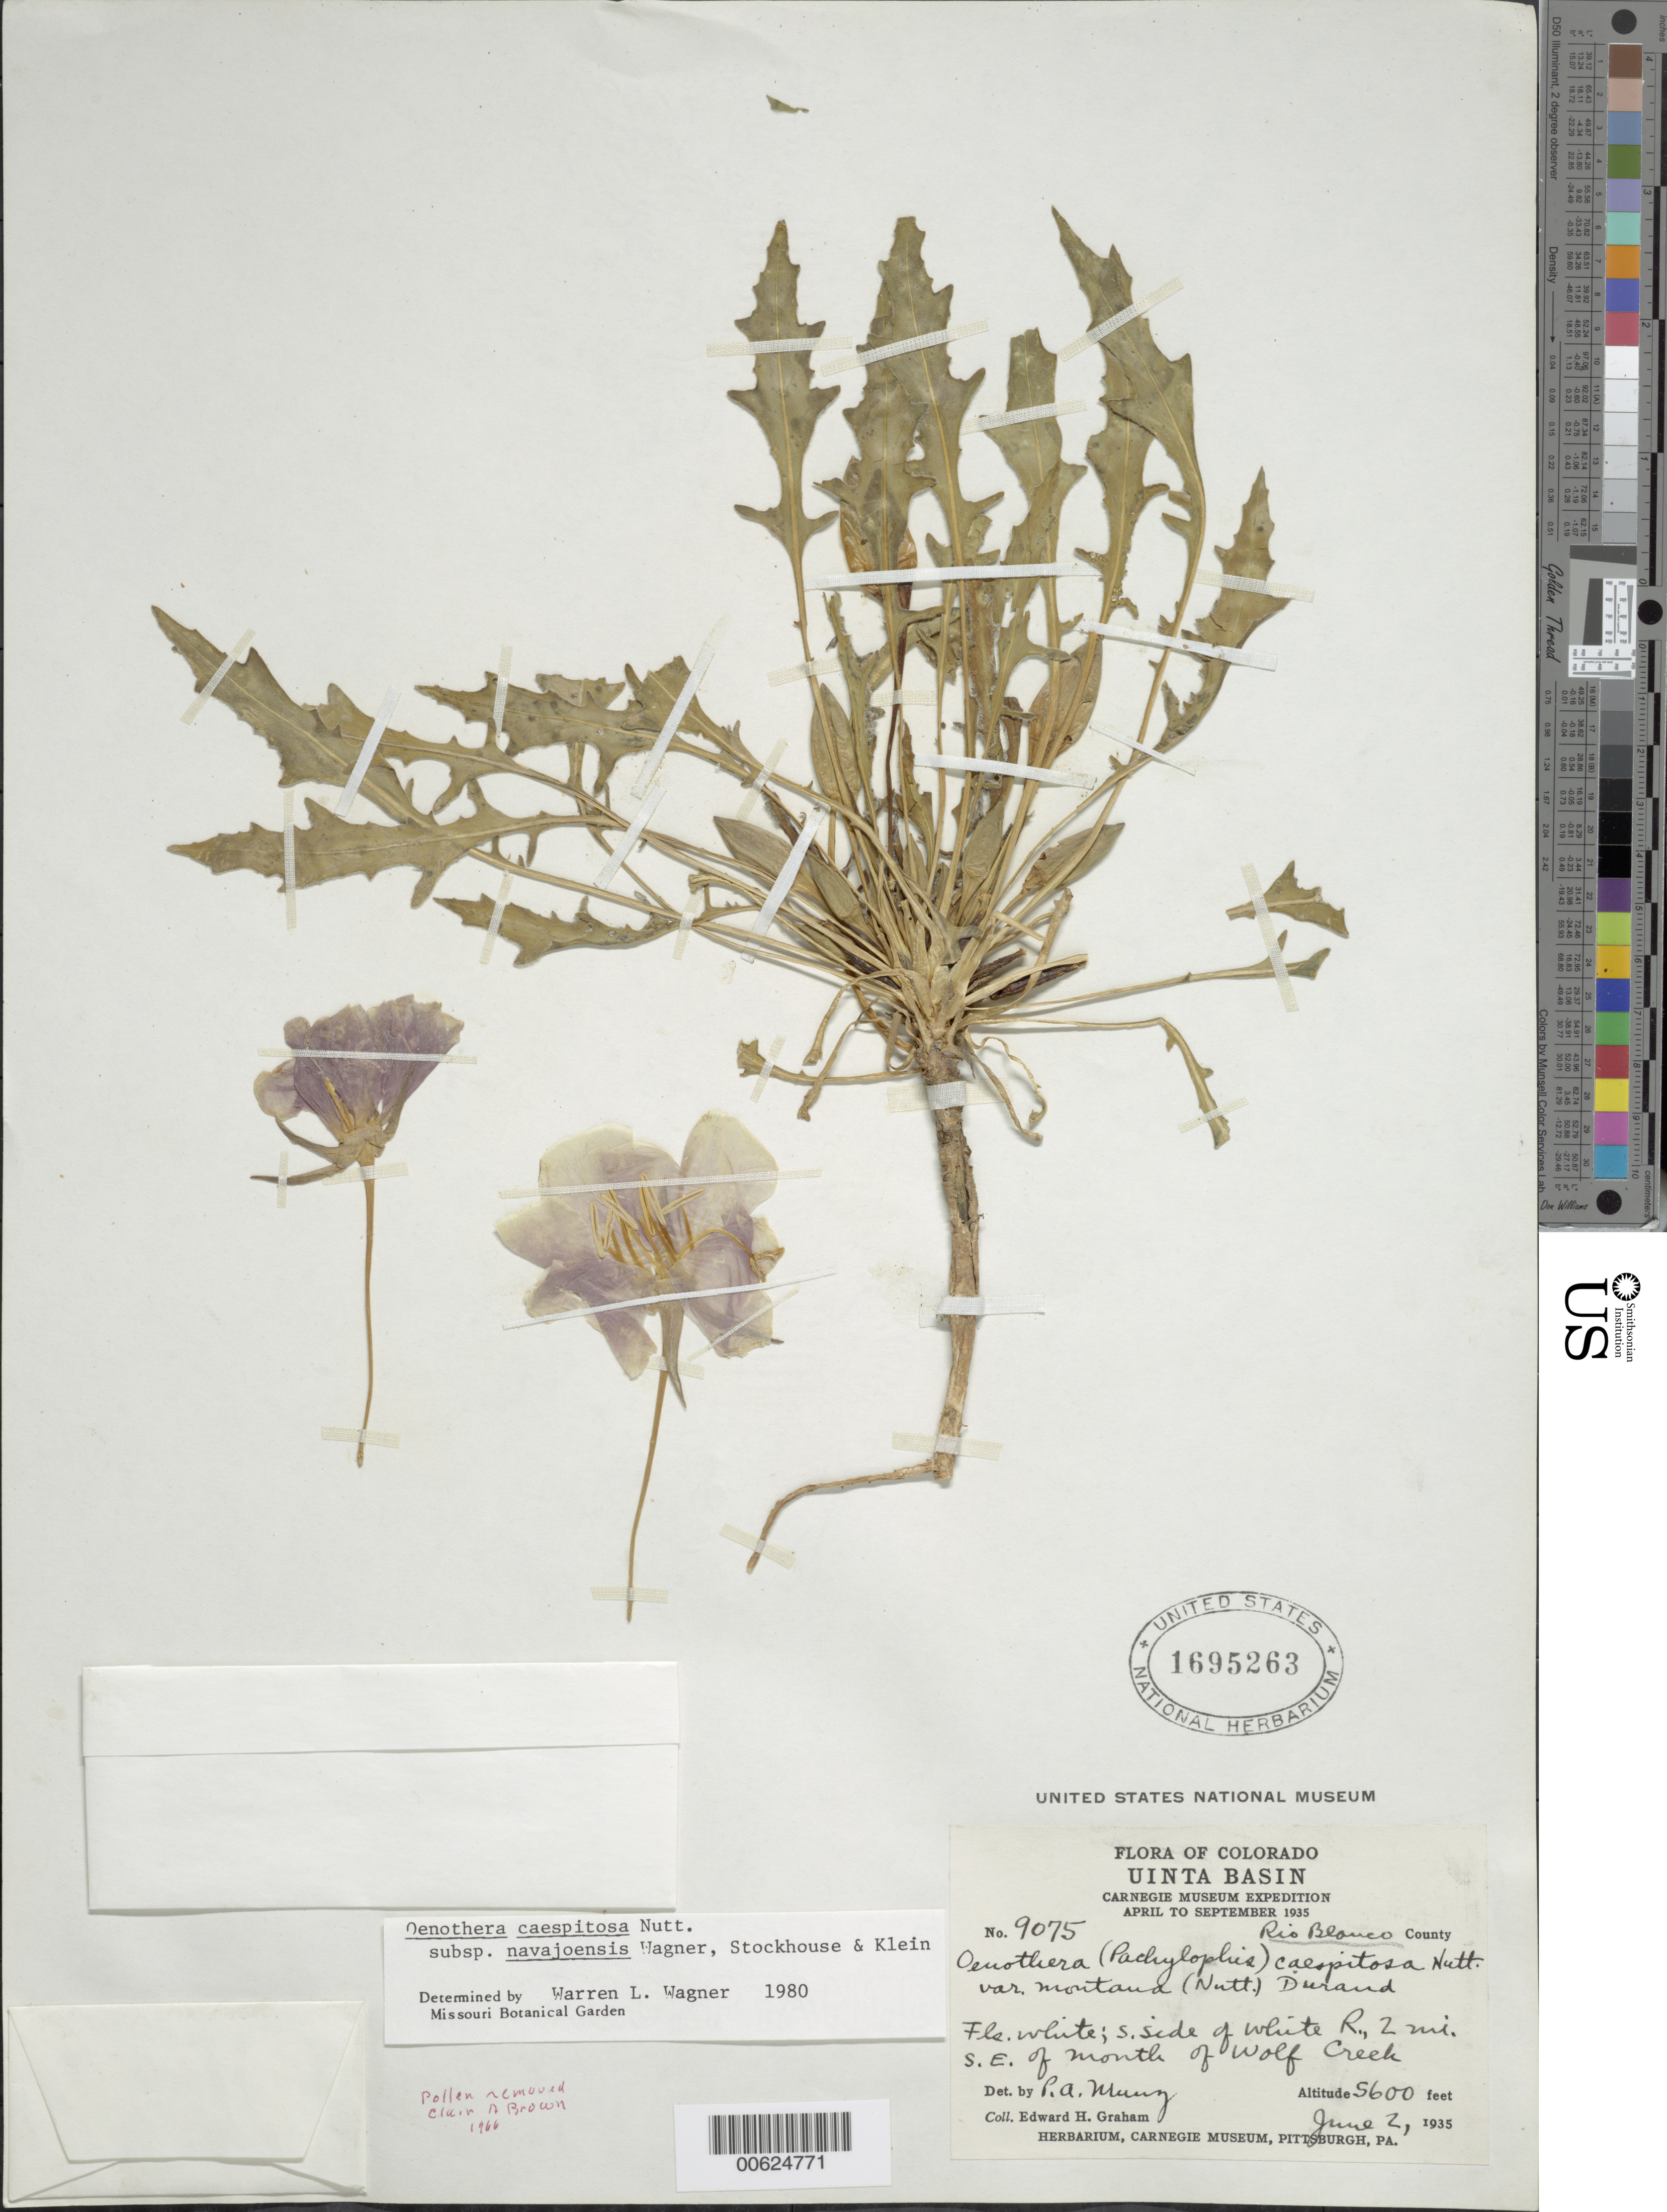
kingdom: Plantae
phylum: Tracheophyta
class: Magnoliopsida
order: Myrtales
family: Onagraceae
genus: Oenothera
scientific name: Oenothera cespitosa subsp. navajoensis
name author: W.L. Wagner et al.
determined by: Wagner, W. L., (BOT), Smithsonian Institution - National Museum of Natural History (UNITED STATES)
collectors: E. H. Graham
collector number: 9075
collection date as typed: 02 Jun 1935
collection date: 1935-06-02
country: United States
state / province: Colorado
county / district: Rio Blanco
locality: SE of mouth of Wolf Creek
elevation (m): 1707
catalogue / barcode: US 1695263